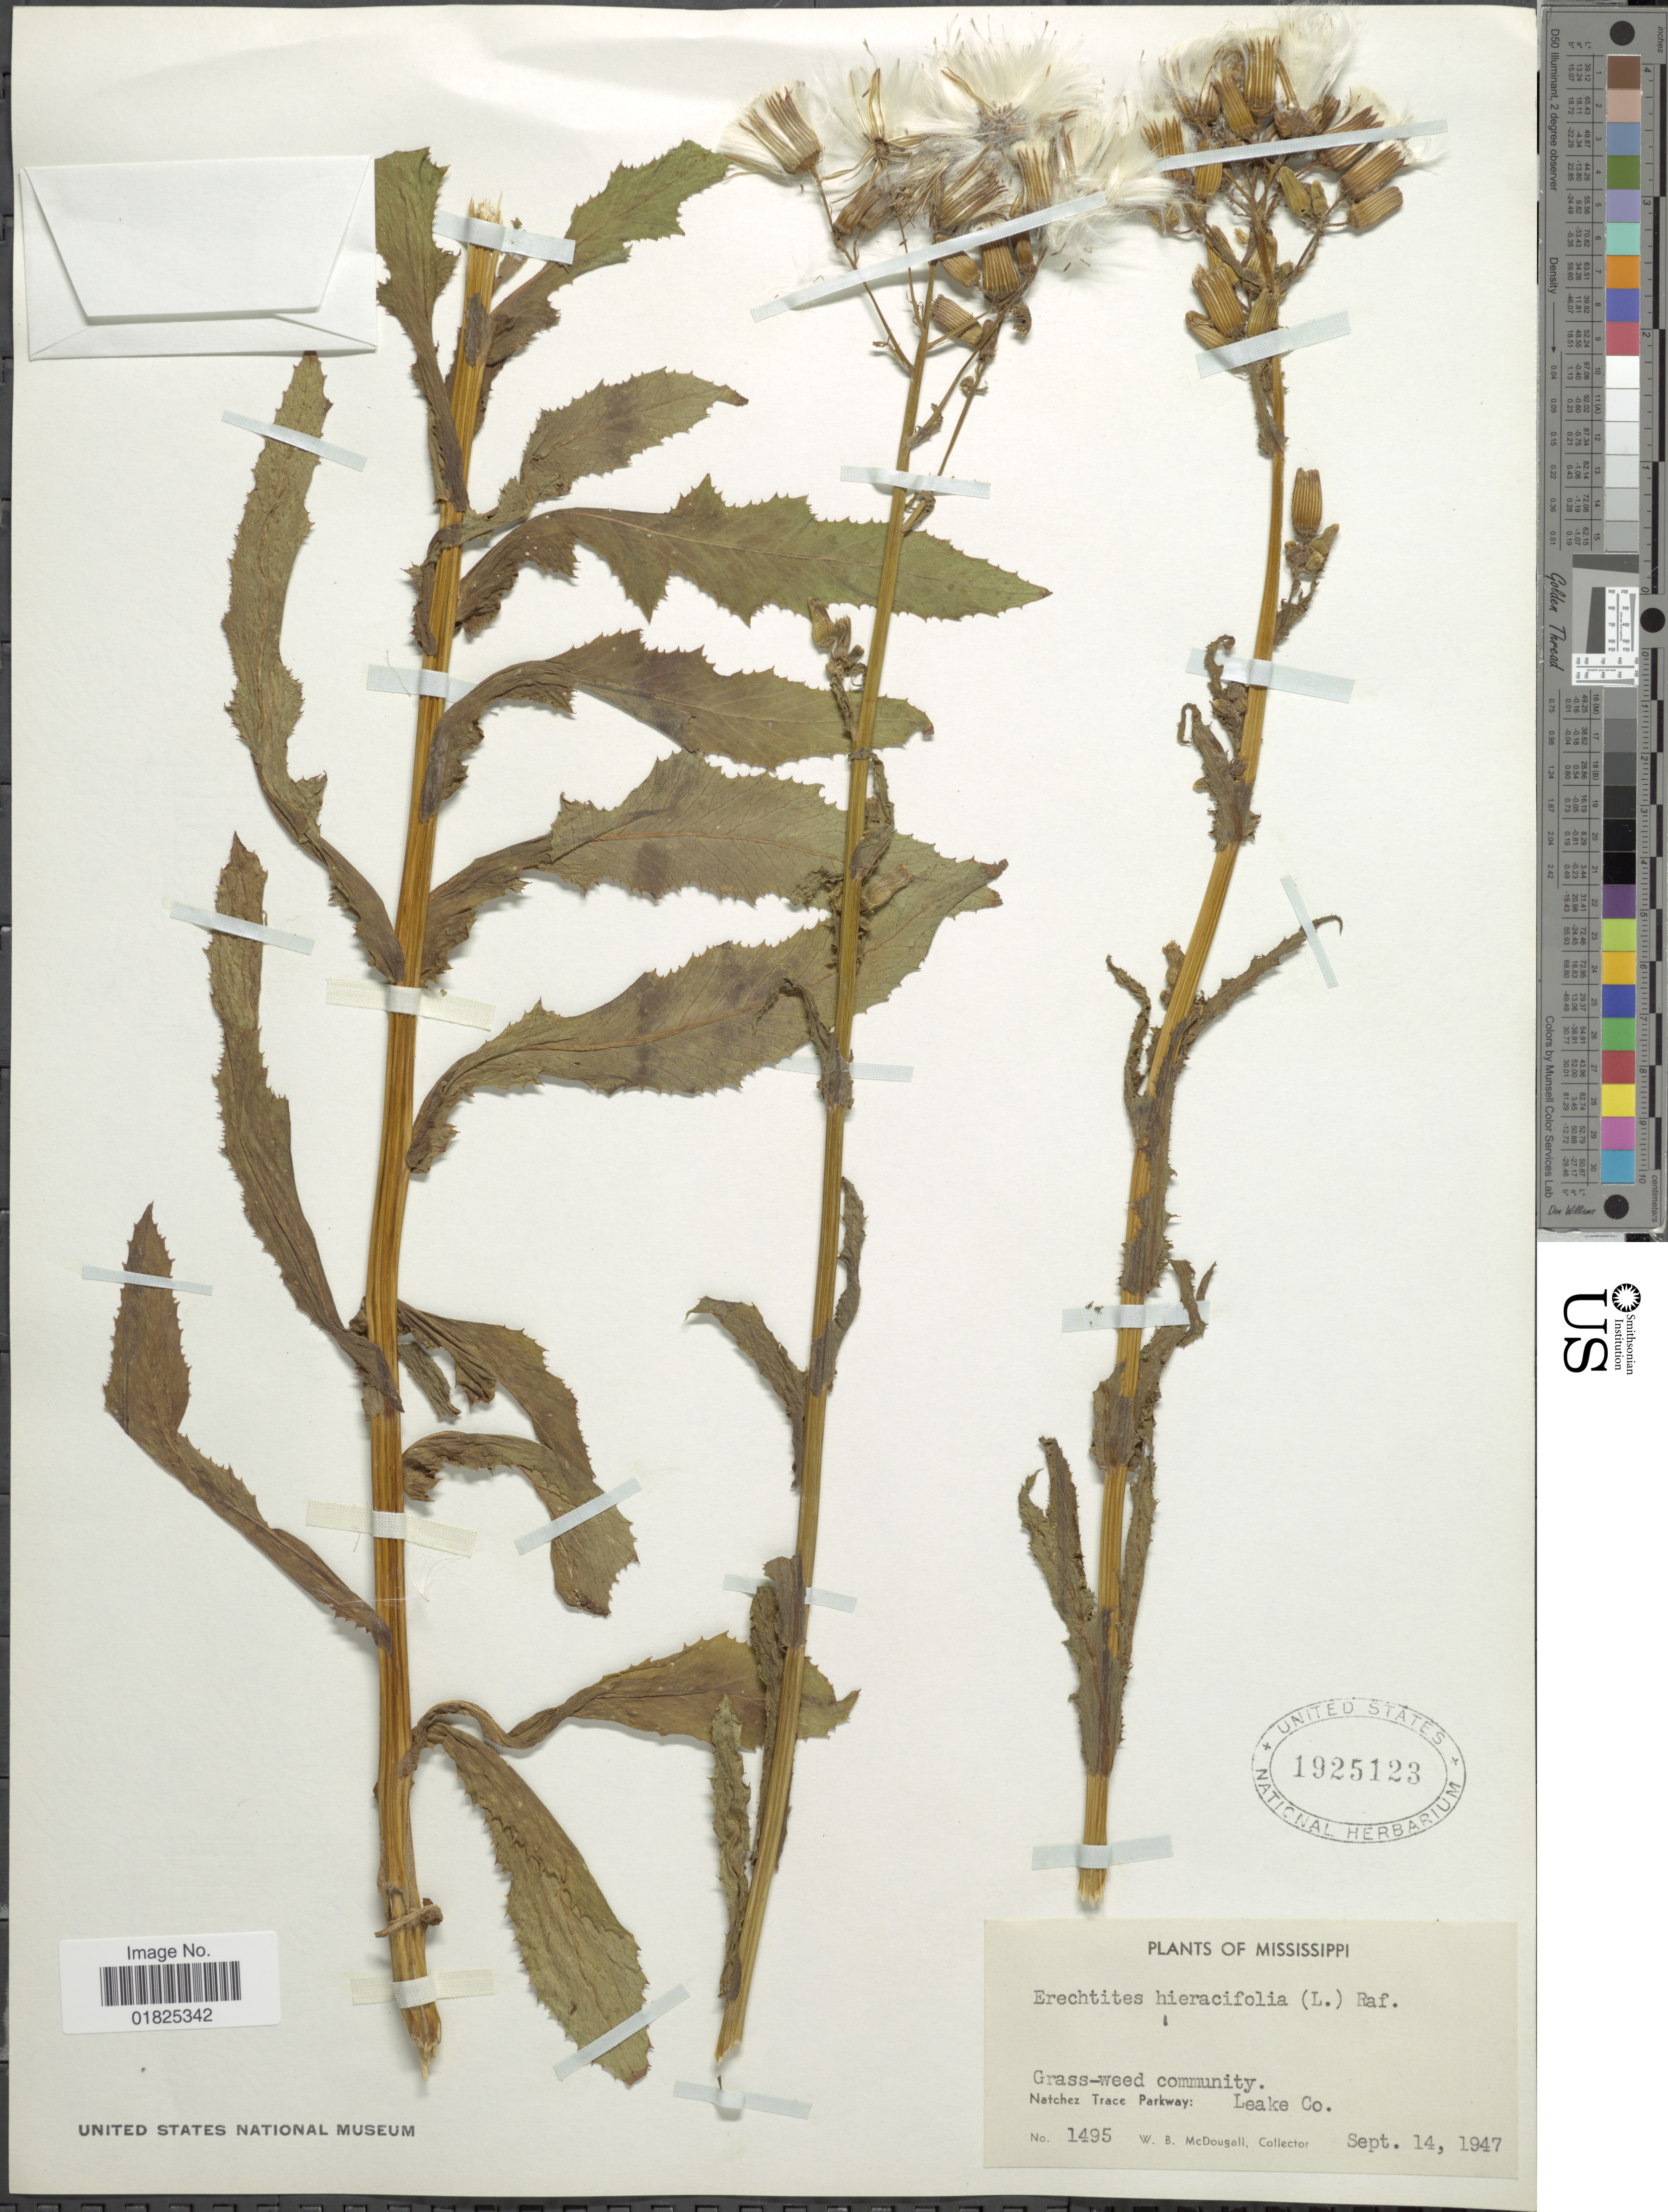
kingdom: Plantae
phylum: Tracheophyta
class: Magnoliopsida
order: Asterales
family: Asteraceae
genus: Erechtites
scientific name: Erechtites hieraciifolius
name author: (L.) Raf. ex DC.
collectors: W. B. McDougall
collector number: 1495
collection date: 1947-09-14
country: United States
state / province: Mississippi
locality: Grass-weed community. Natchez Trace Parkway: leake Co.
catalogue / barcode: US 1925123